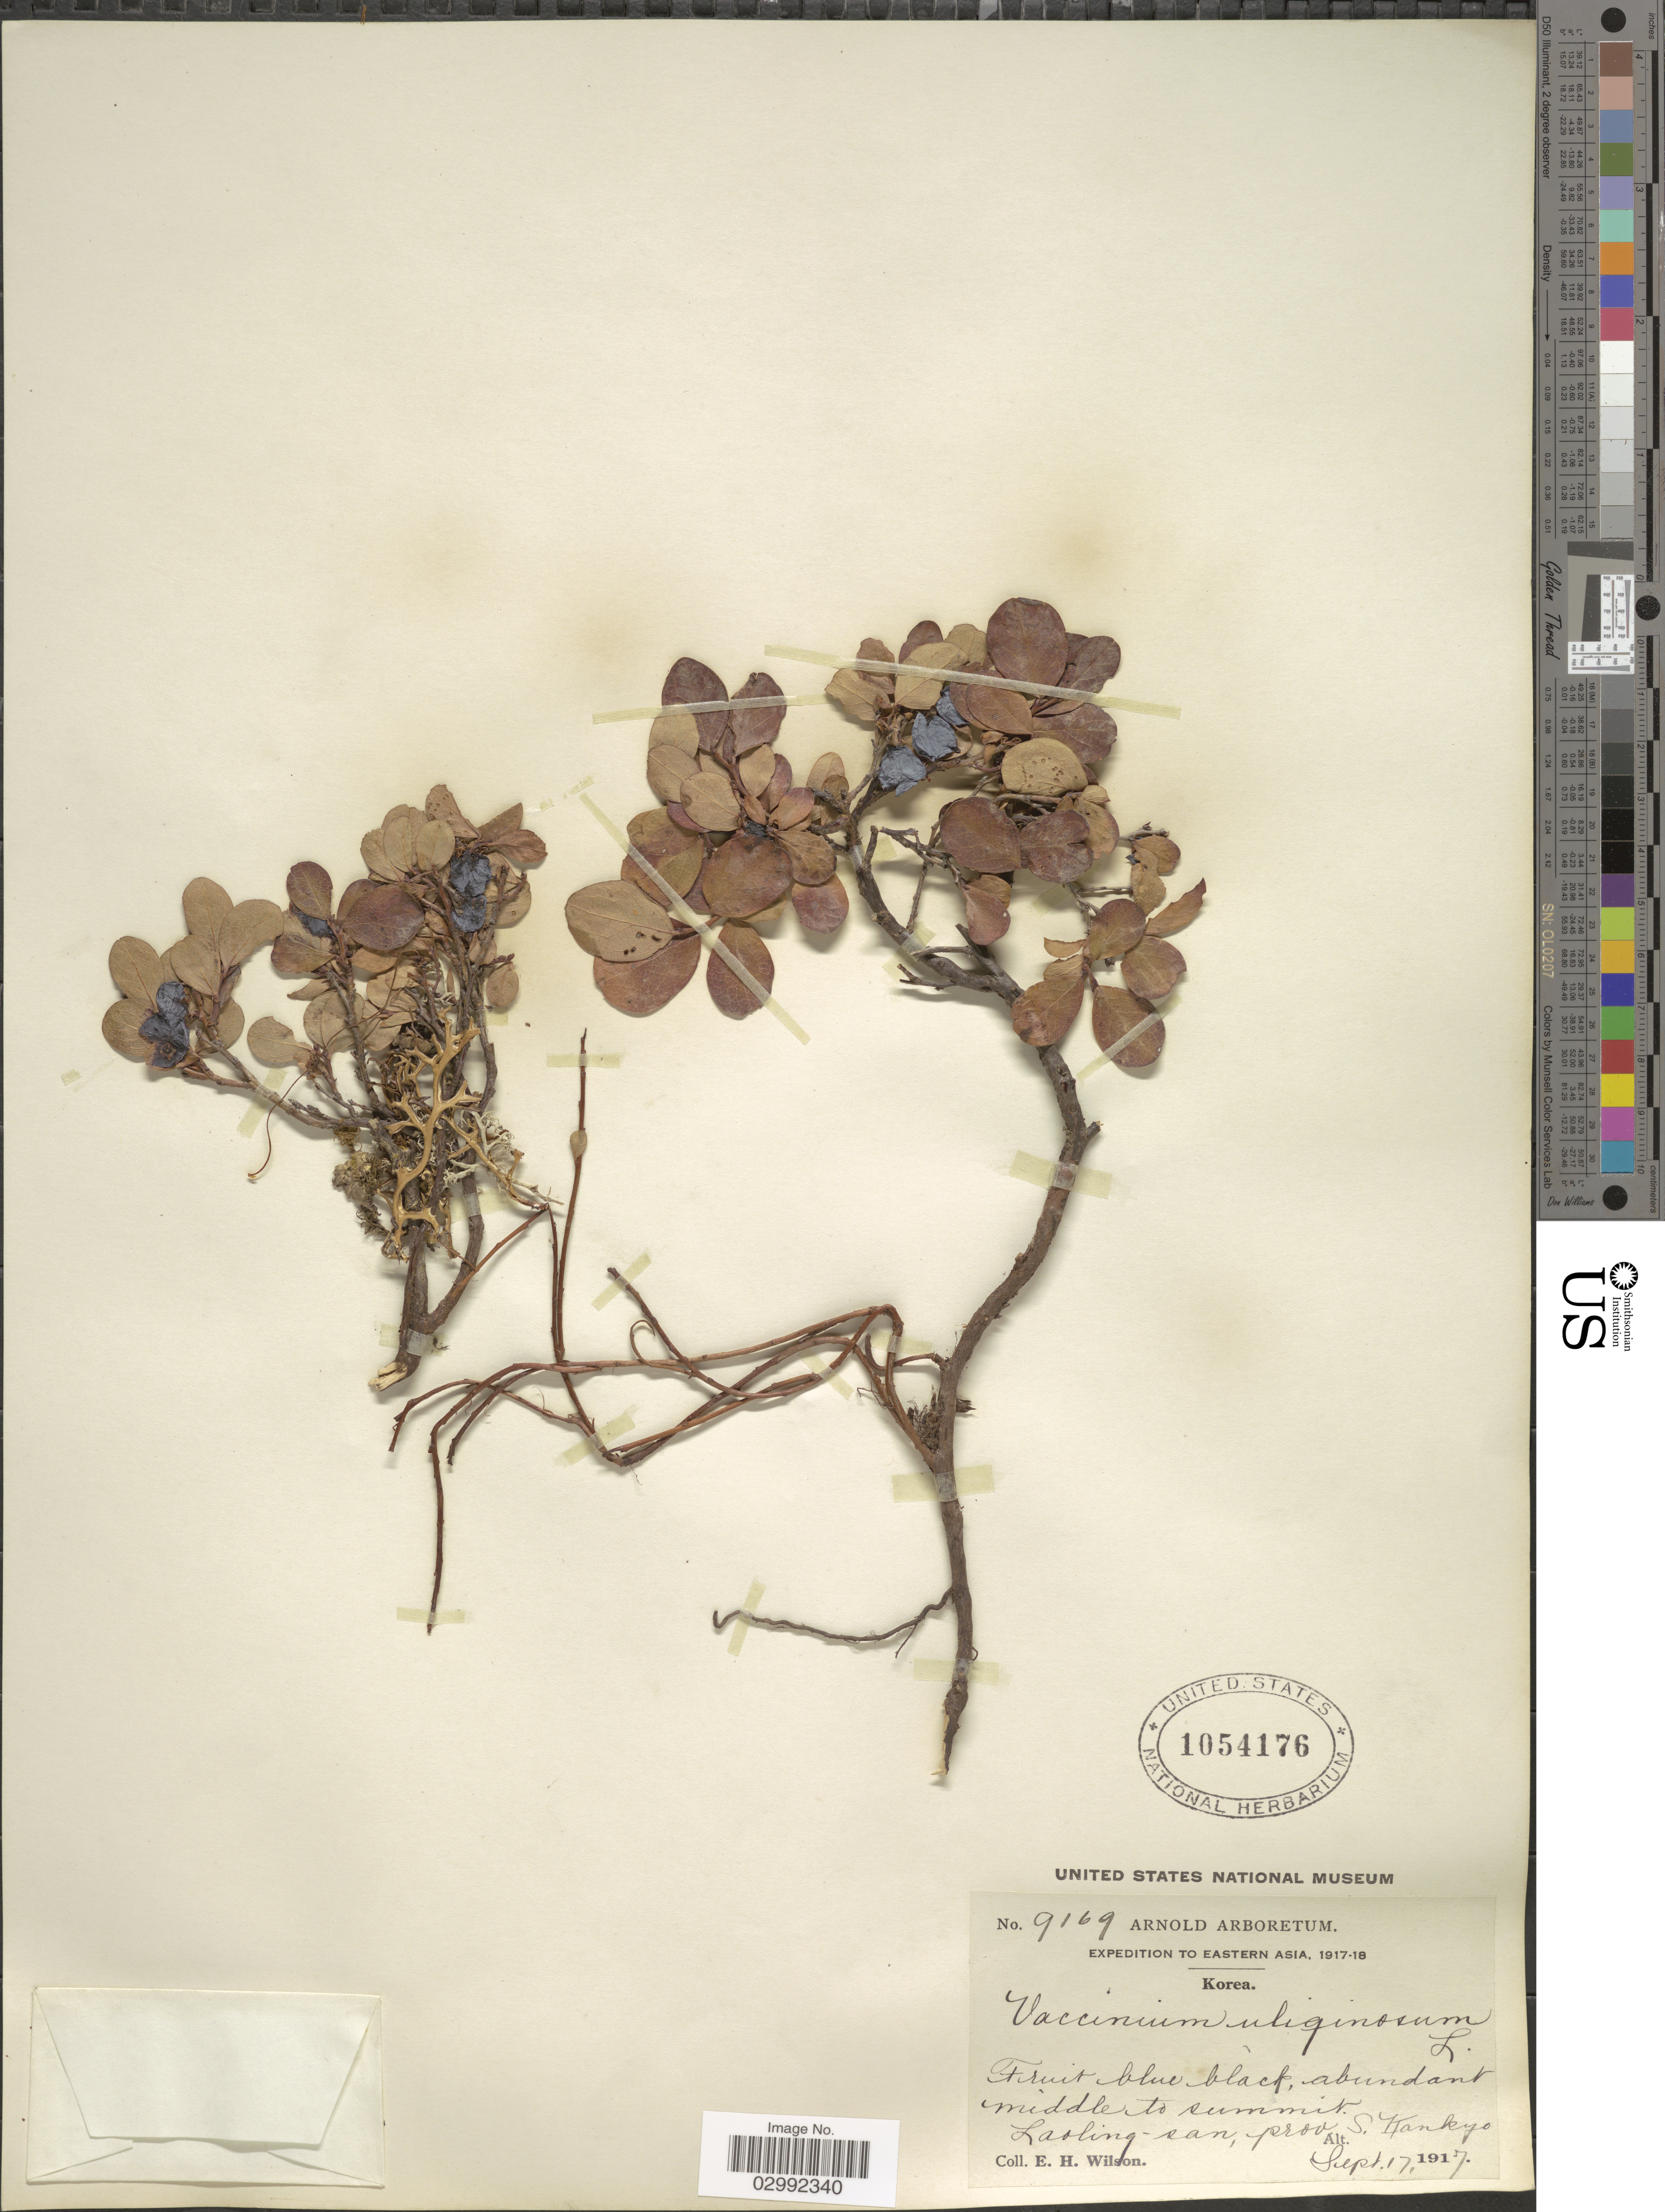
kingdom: Plantae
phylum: Tracheophyta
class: Magnoliopsida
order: Ericales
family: Ericaceae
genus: Vaccinium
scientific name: Vaccinium uliginosum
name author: L.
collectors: E. Wilson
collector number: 9169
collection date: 1917-09-17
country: North Korea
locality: Eastern Asia. Laoling-san, prov. S. Kankyo.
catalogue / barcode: US 1054176